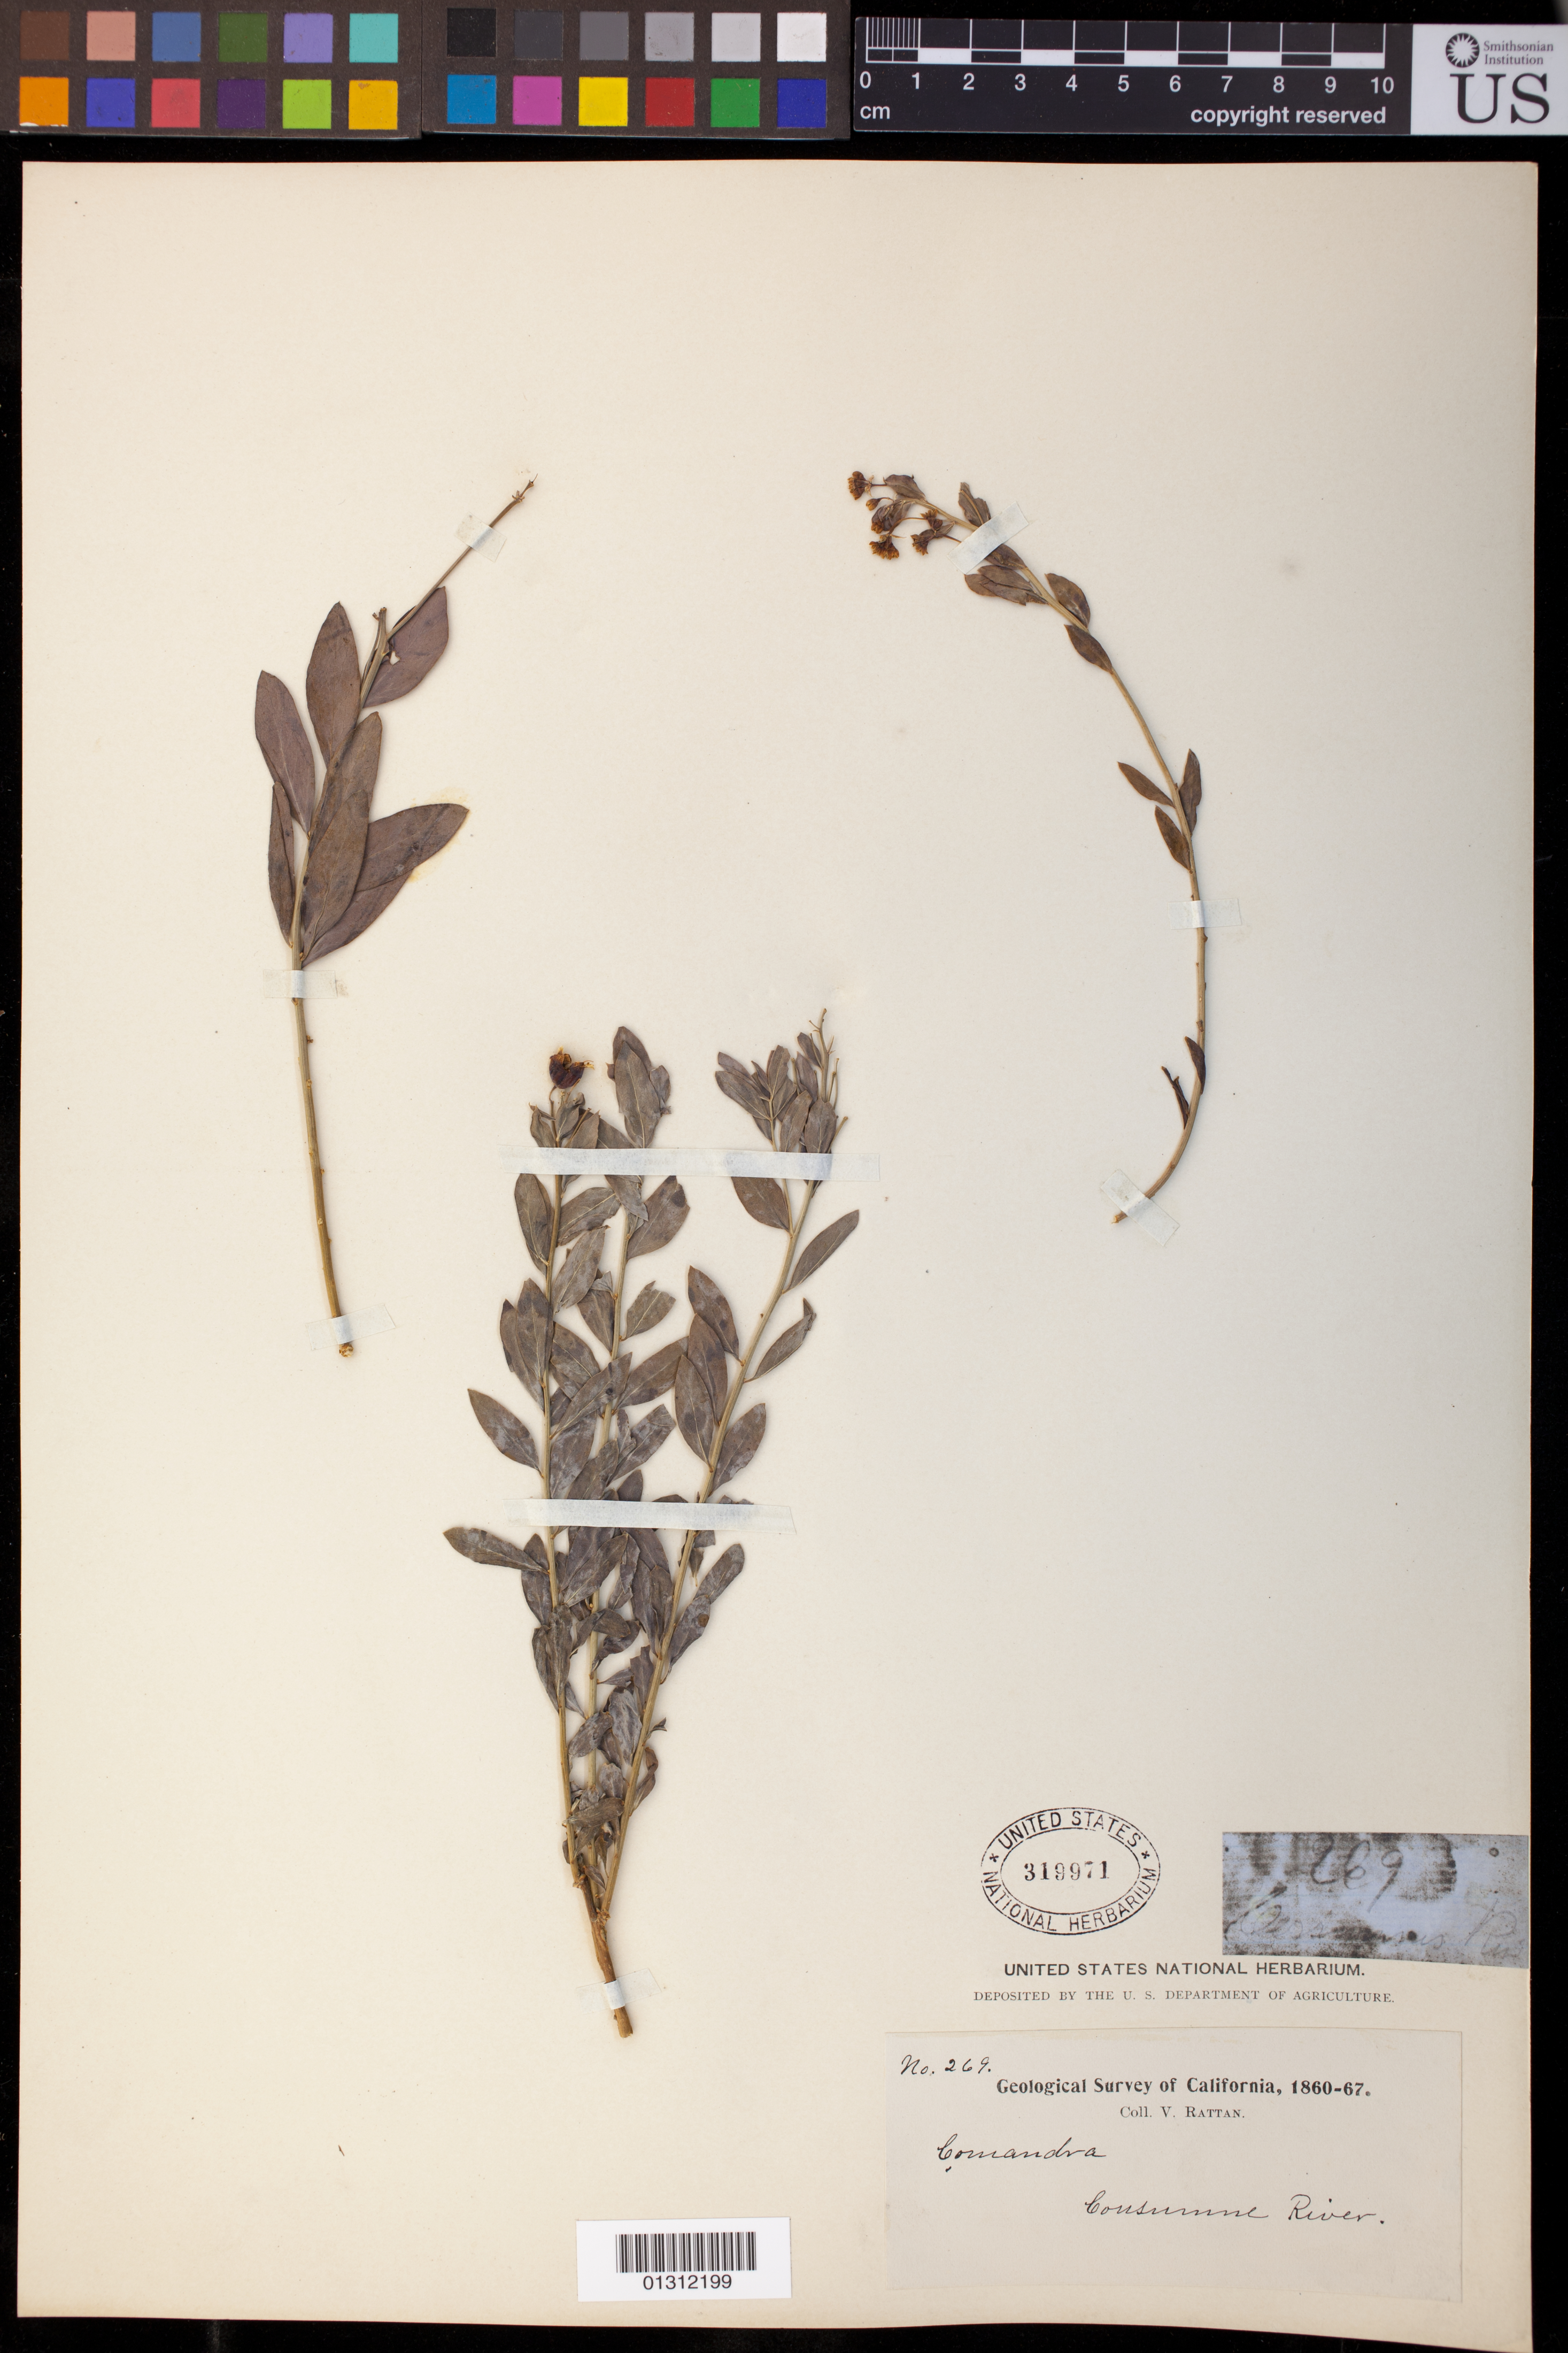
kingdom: Plantae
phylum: Tracheophyta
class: Magnoliopsida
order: Santalales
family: Comandraceae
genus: Comandra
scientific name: Comandra umbellata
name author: (L.) Nutt.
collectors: V. Rattan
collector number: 269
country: United States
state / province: California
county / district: Sacramento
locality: Consumne River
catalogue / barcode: US 319971